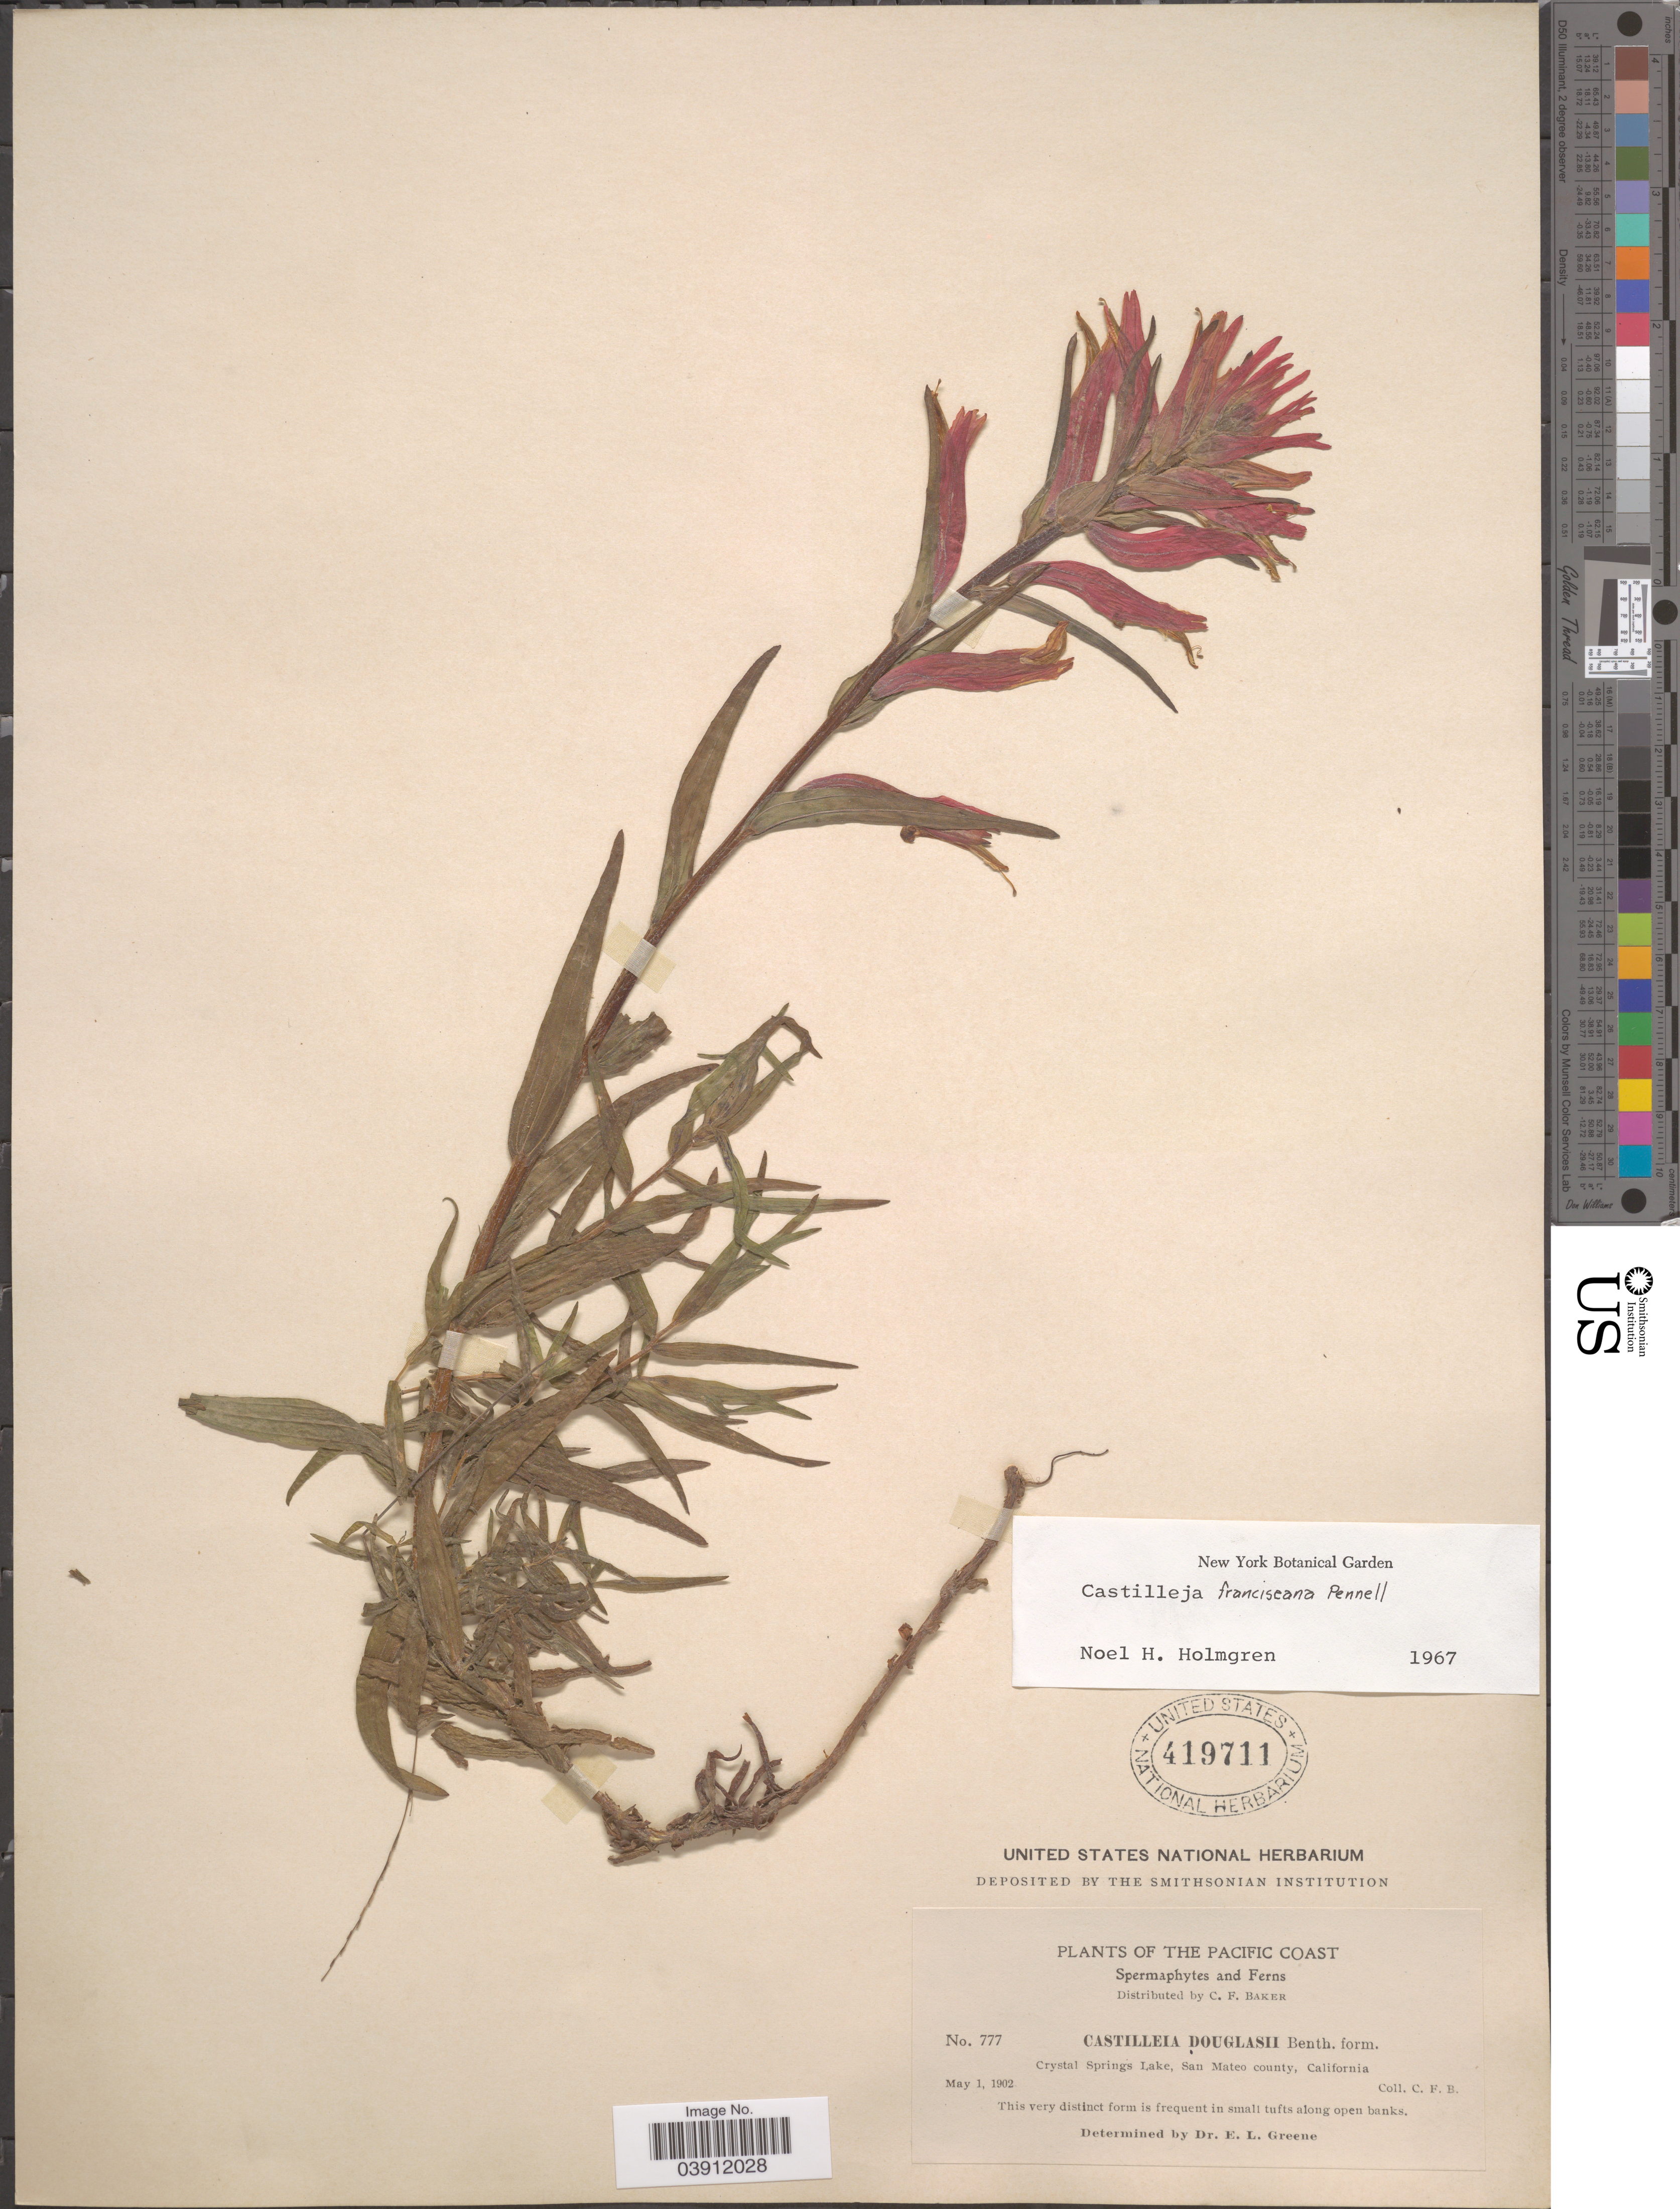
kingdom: Plantae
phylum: Tracheophyta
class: Magnoliopsida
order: Lamiales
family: Orobanchaceae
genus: Castilleja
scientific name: Castilleja franciscana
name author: Pennell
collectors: C. F. Baker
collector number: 777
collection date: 1902-05-01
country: United States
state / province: California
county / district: San Mateo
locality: The Pacific Coast. Crystal Springs Lake, San Mateo county.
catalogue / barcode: US 419711